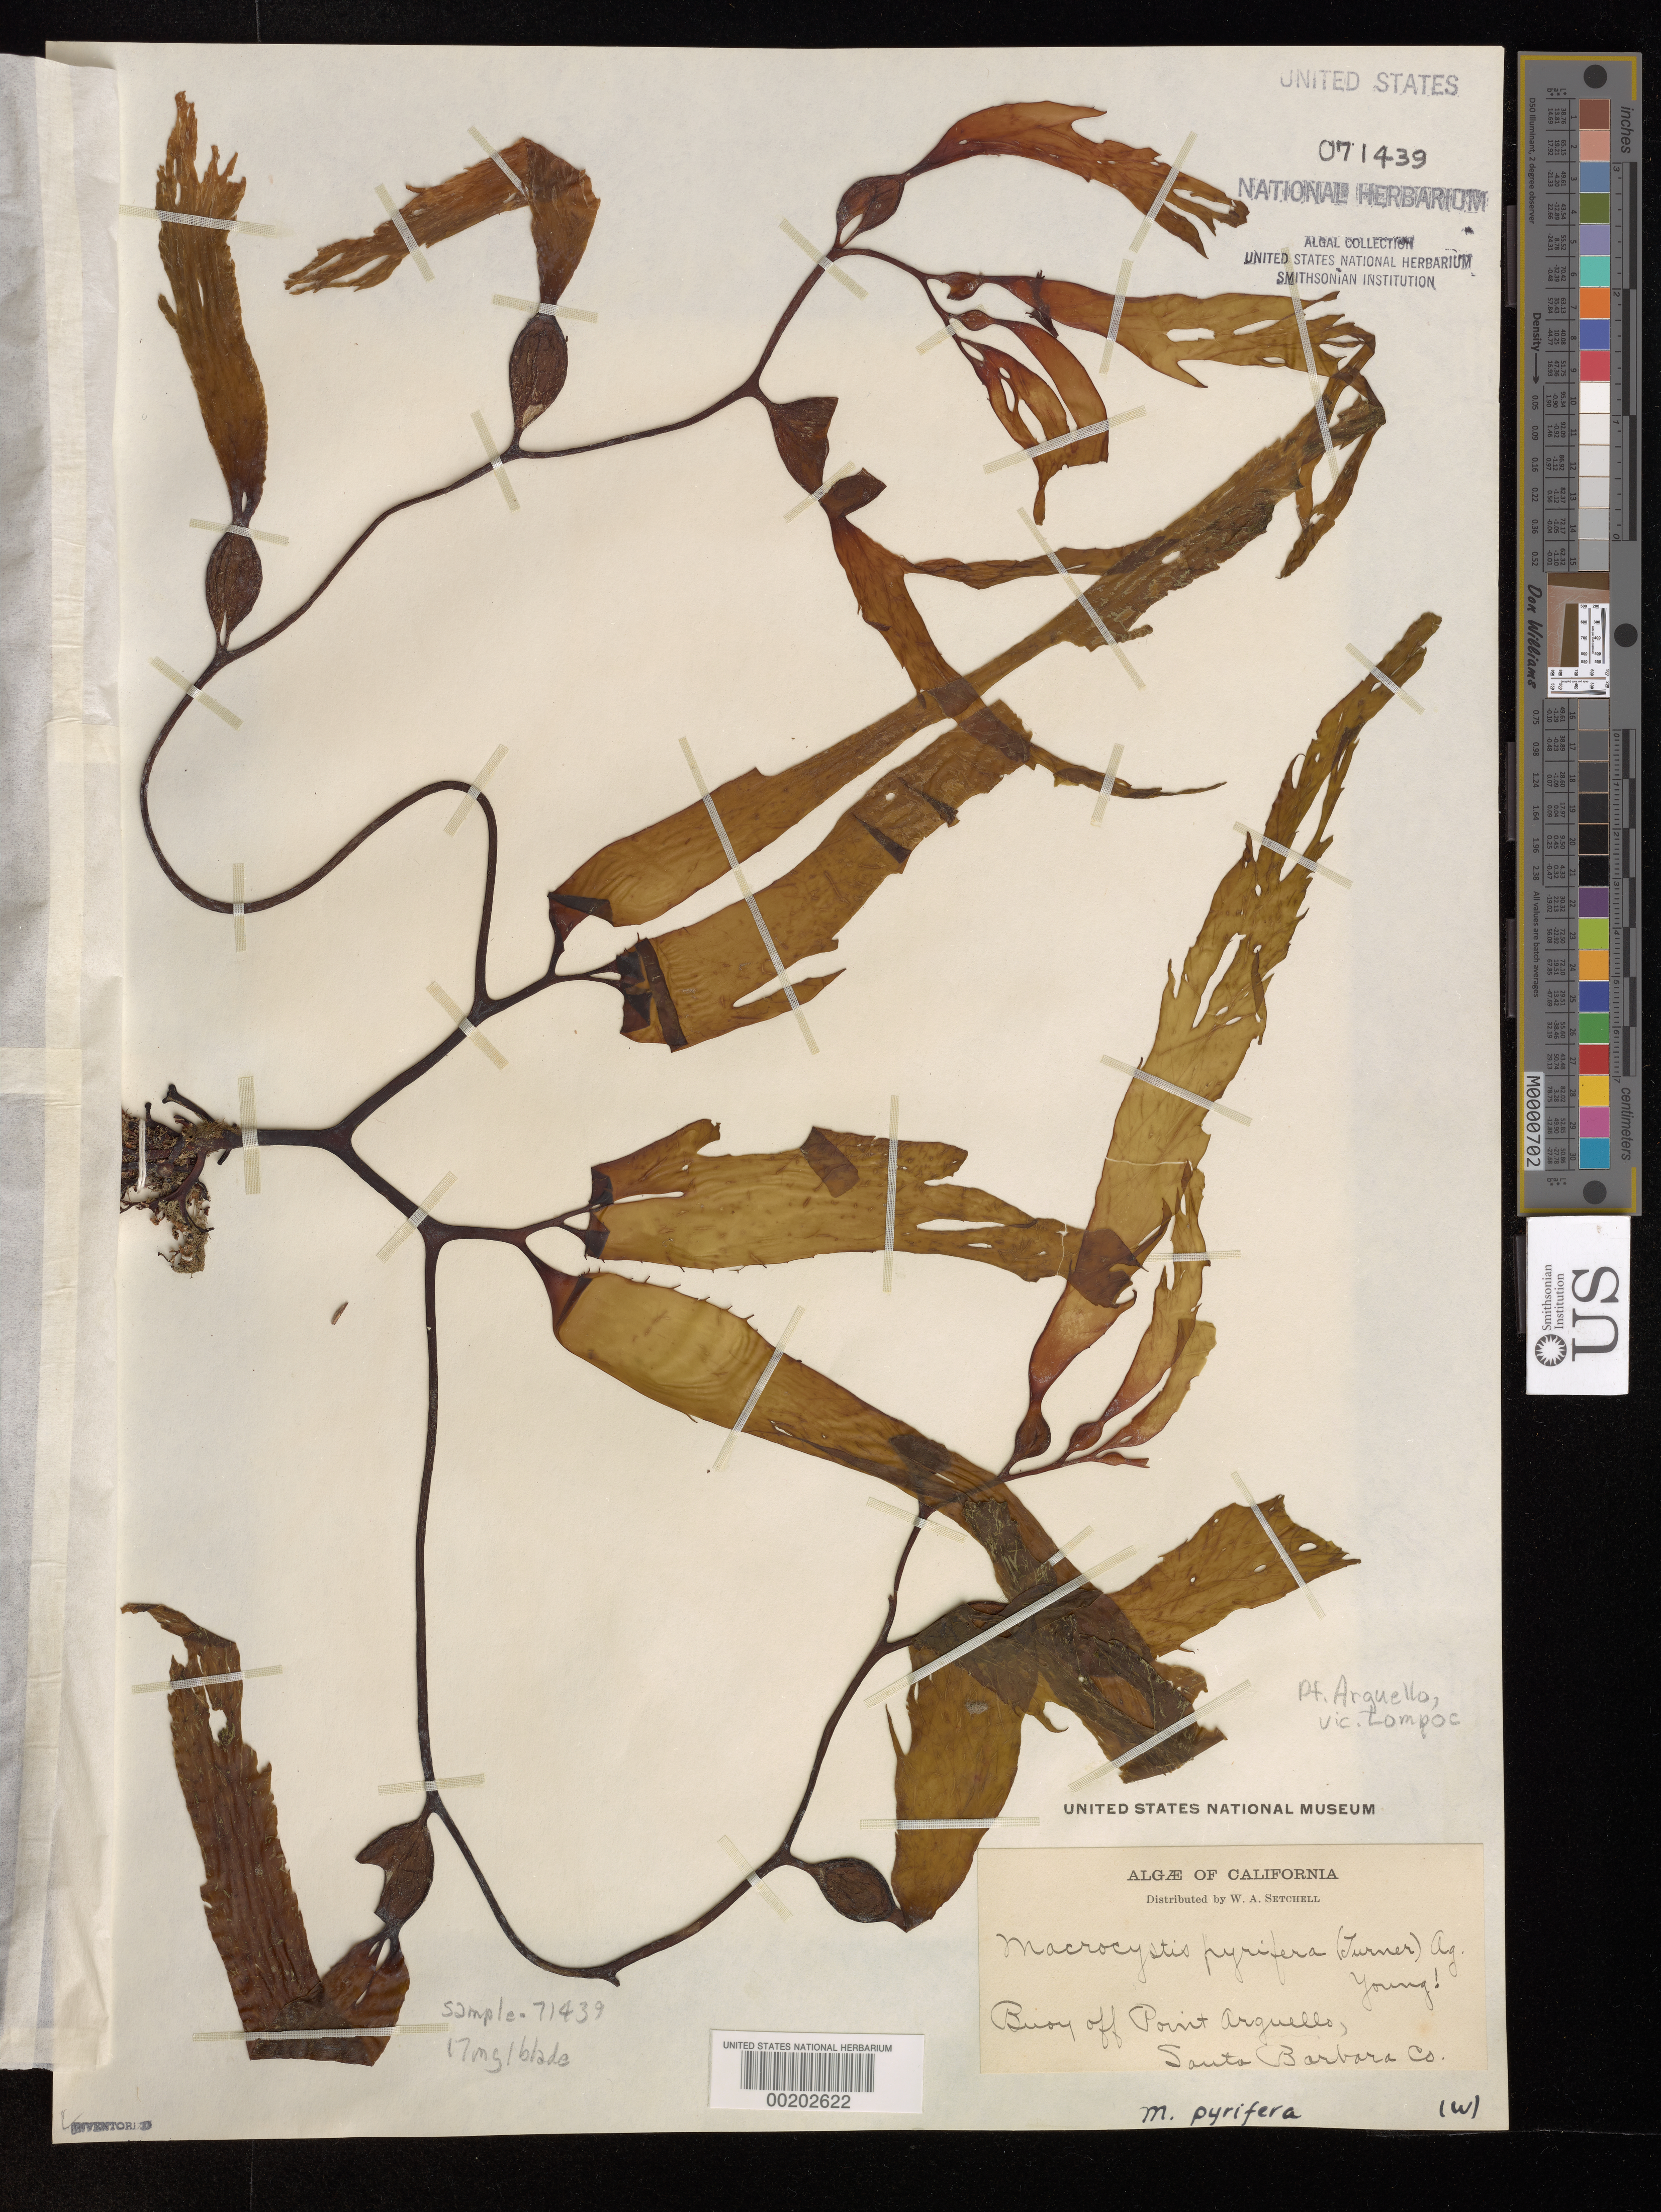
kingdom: Chromista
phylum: Ochrophyta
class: Phaeophyceae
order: Laminariales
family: Laminariaceae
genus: Macrocystis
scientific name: Macrocystis pyrifera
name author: (L.) C. Agardh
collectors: W. Setchell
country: United States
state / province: California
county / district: Santa Barbara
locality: Off Point Arguello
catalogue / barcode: US 71439